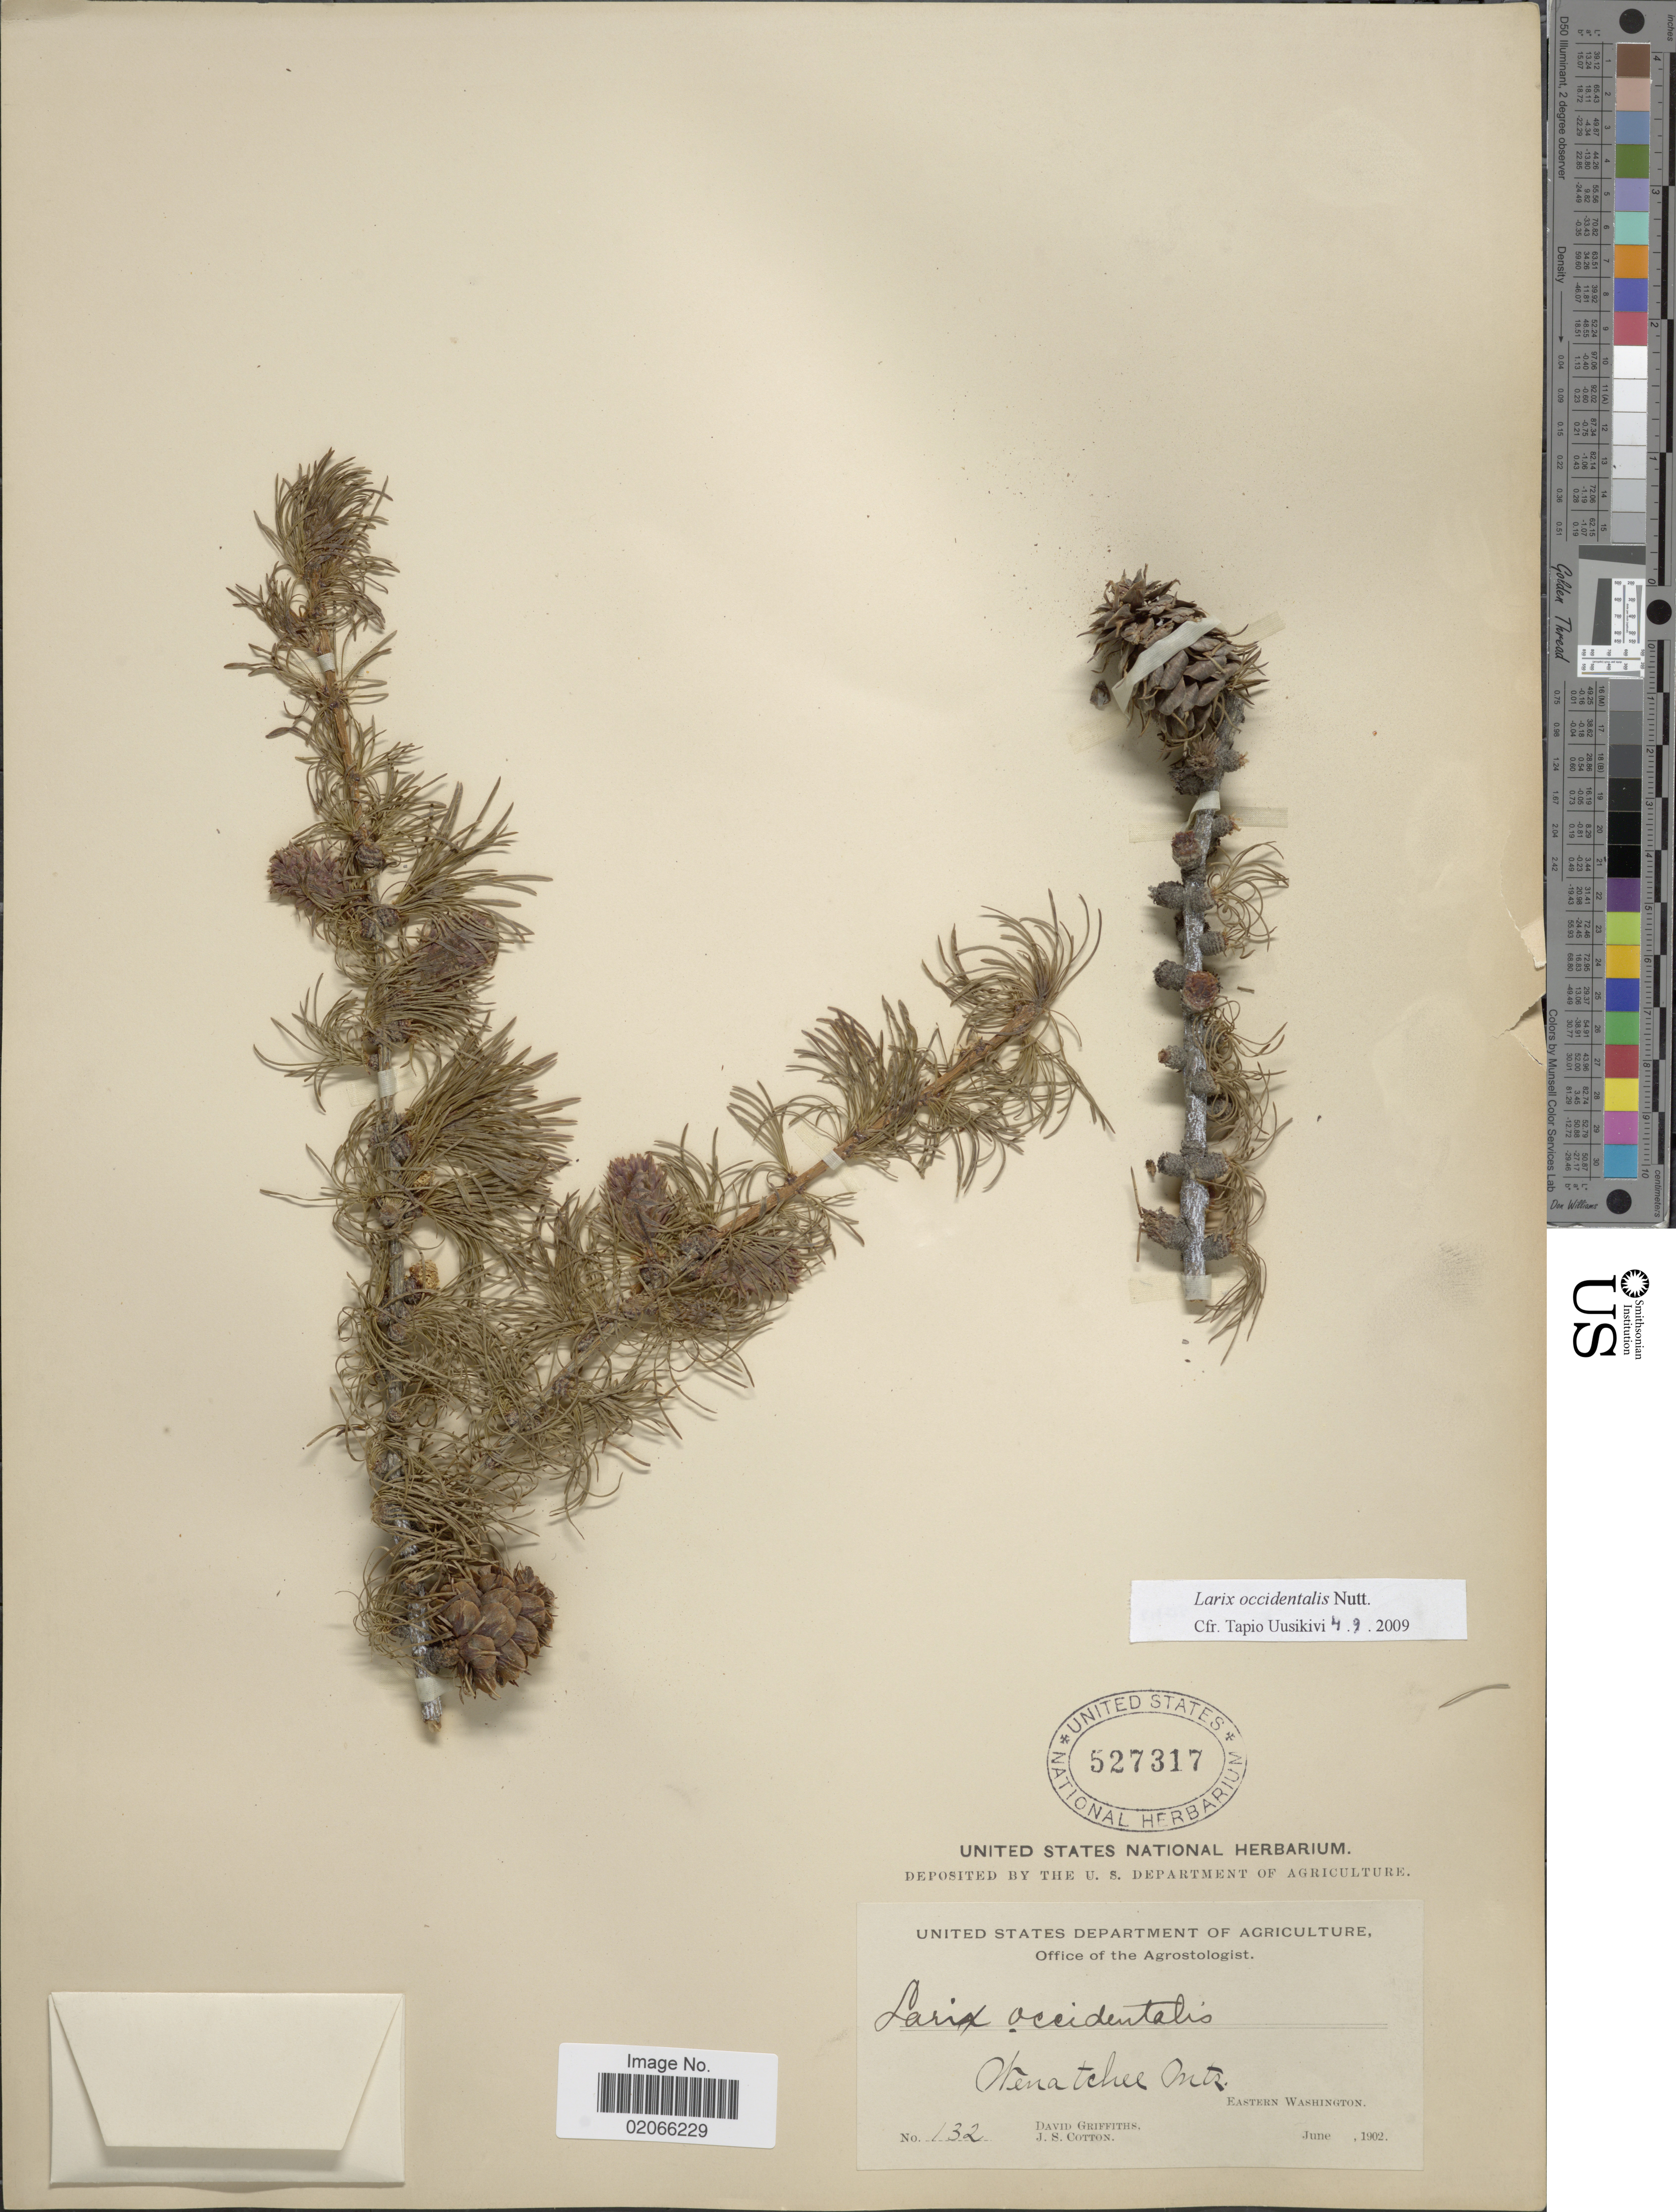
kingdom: Plantae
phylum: Tracheophyta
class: Pinopsida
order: Pinales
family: Pinaceae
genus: Larix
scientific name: Larix occidentalis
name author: Nutt.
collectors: D. Griffiths & J. S. Cotton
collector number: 132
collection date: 1902-06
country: United States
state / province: Washington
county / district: Chelan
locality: Wenatchee Mts. Eastern Washington.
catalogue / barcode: US 527317